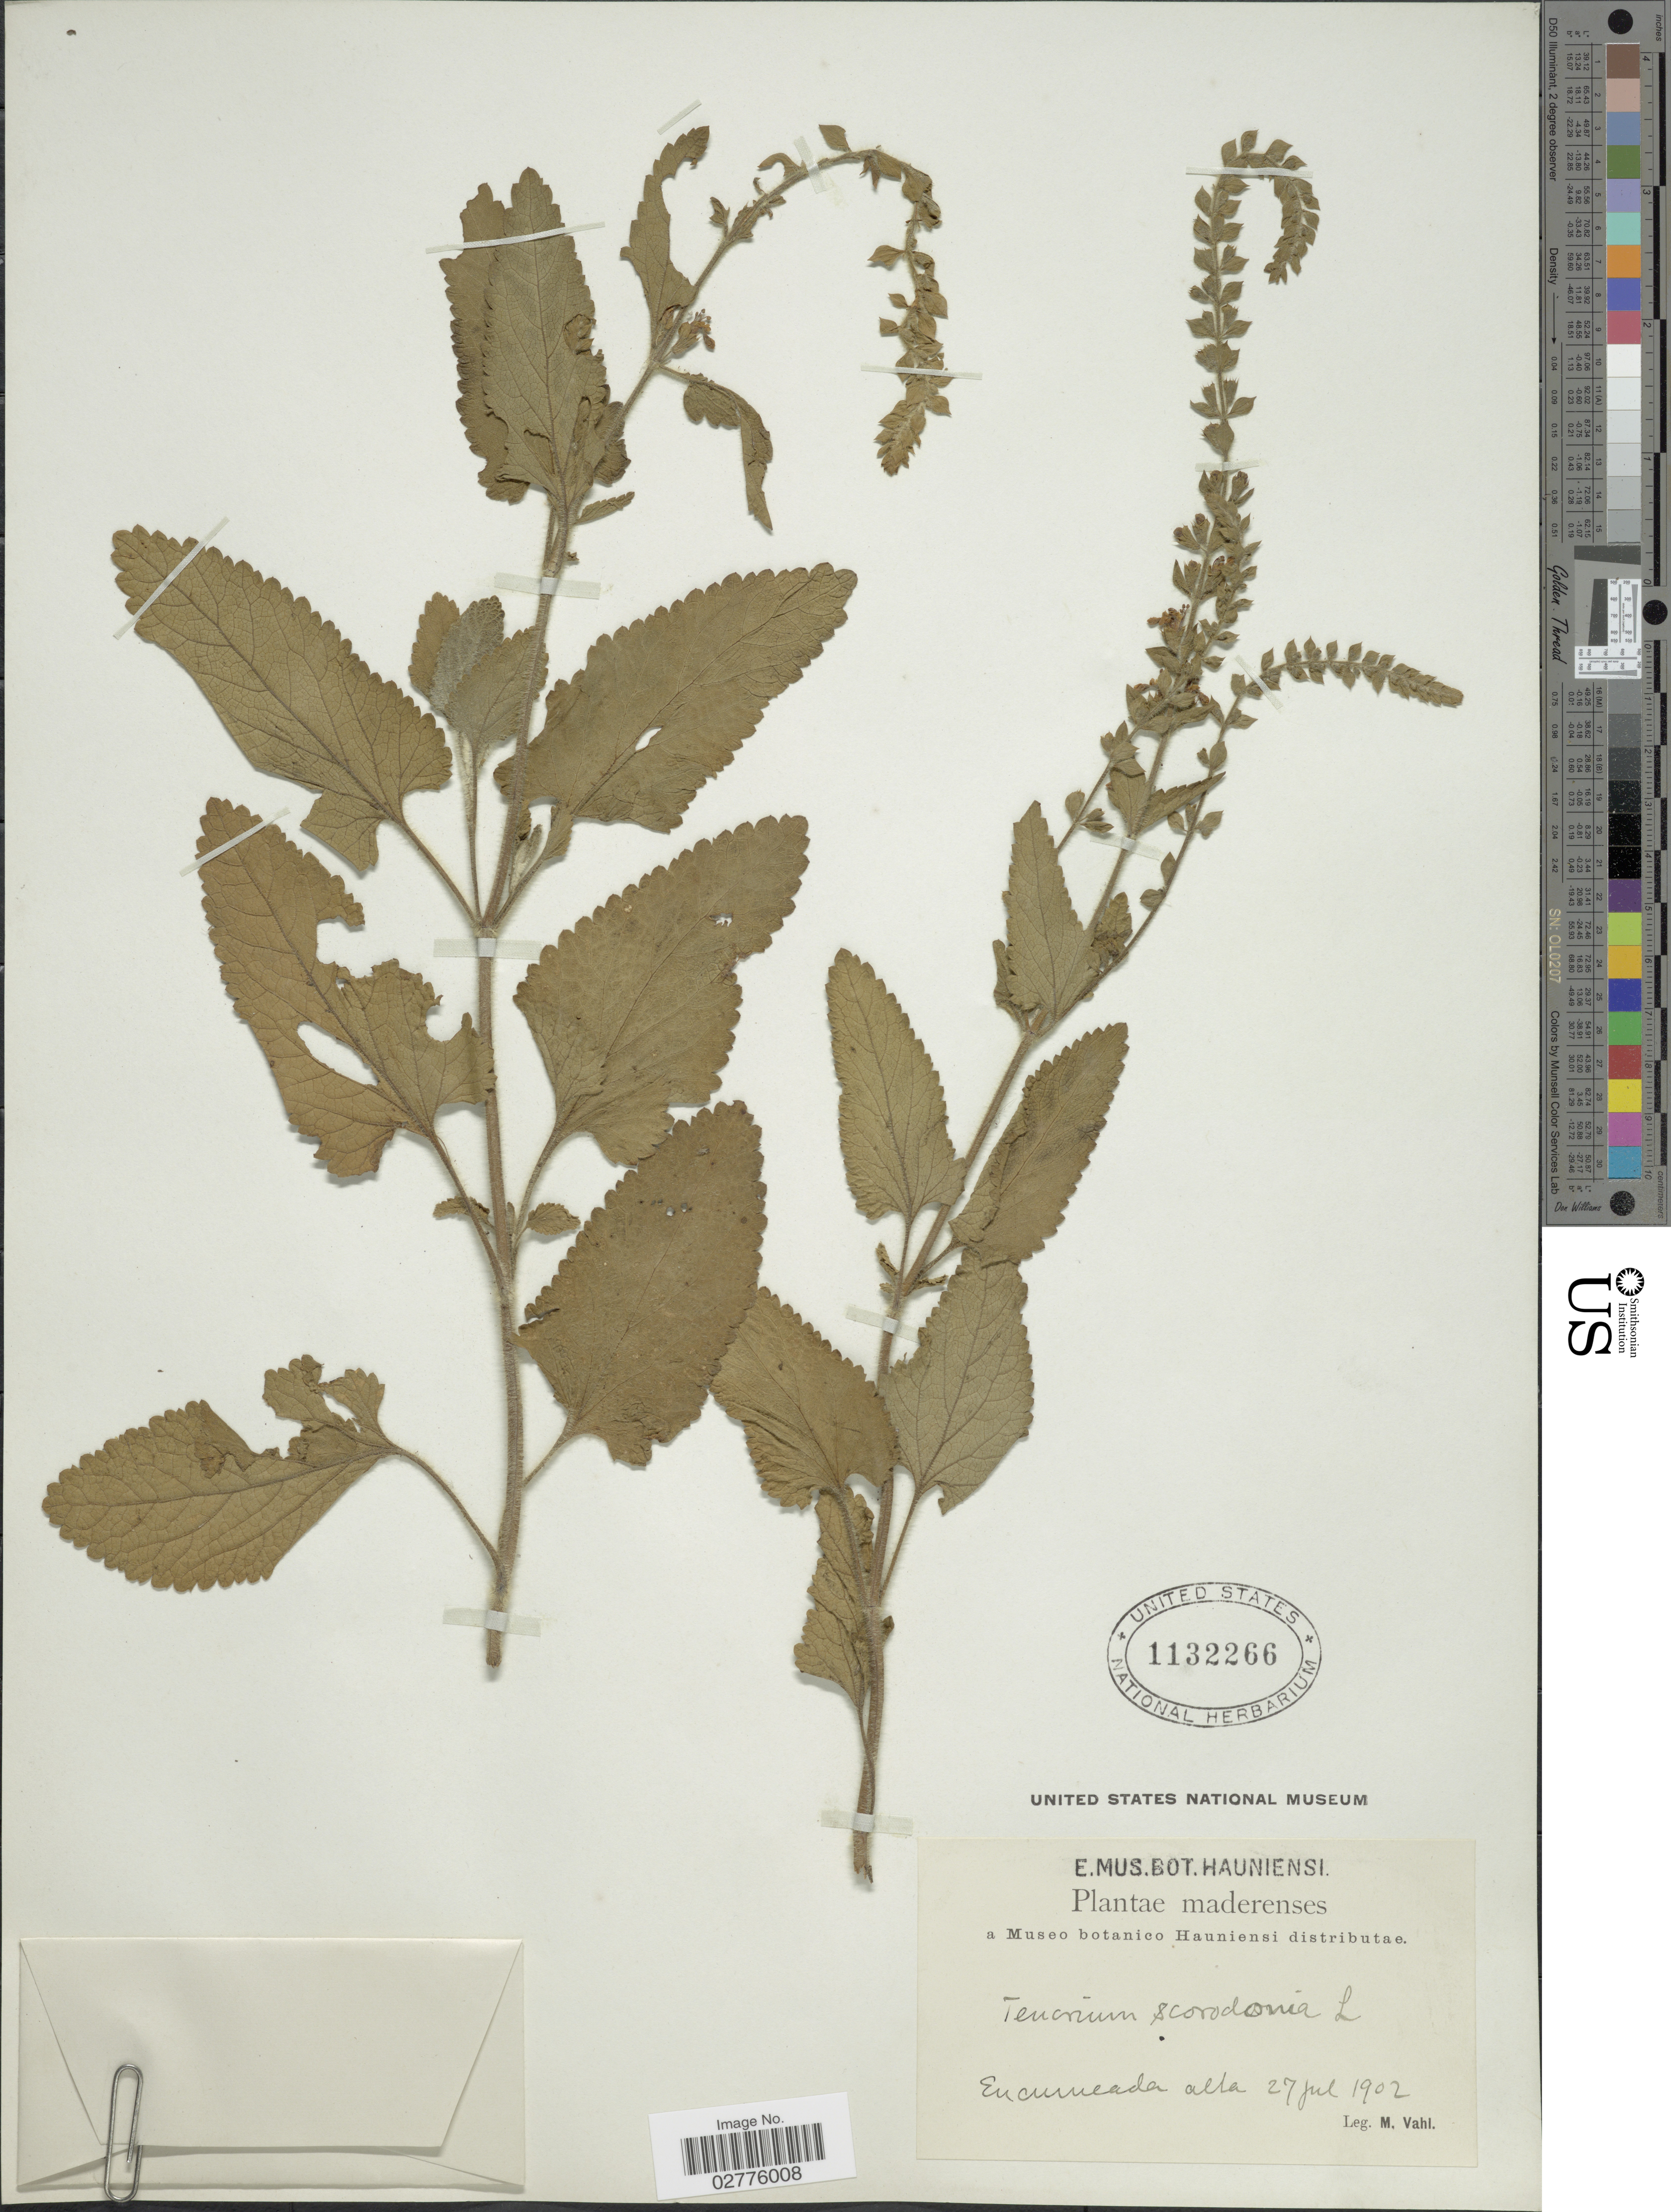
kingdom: Plantae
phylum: Tracheophyta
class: Magnoliopsida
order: Lamiales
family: Lamiaceae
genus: Teucrium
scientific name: Teucrium scorodonia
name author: L.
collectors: M. Vahl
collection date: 1902-07-27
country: Portugal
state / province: Madeira (Aut. Reg.)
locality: Maderenses, Encumeada alta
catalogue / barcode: US 1132266